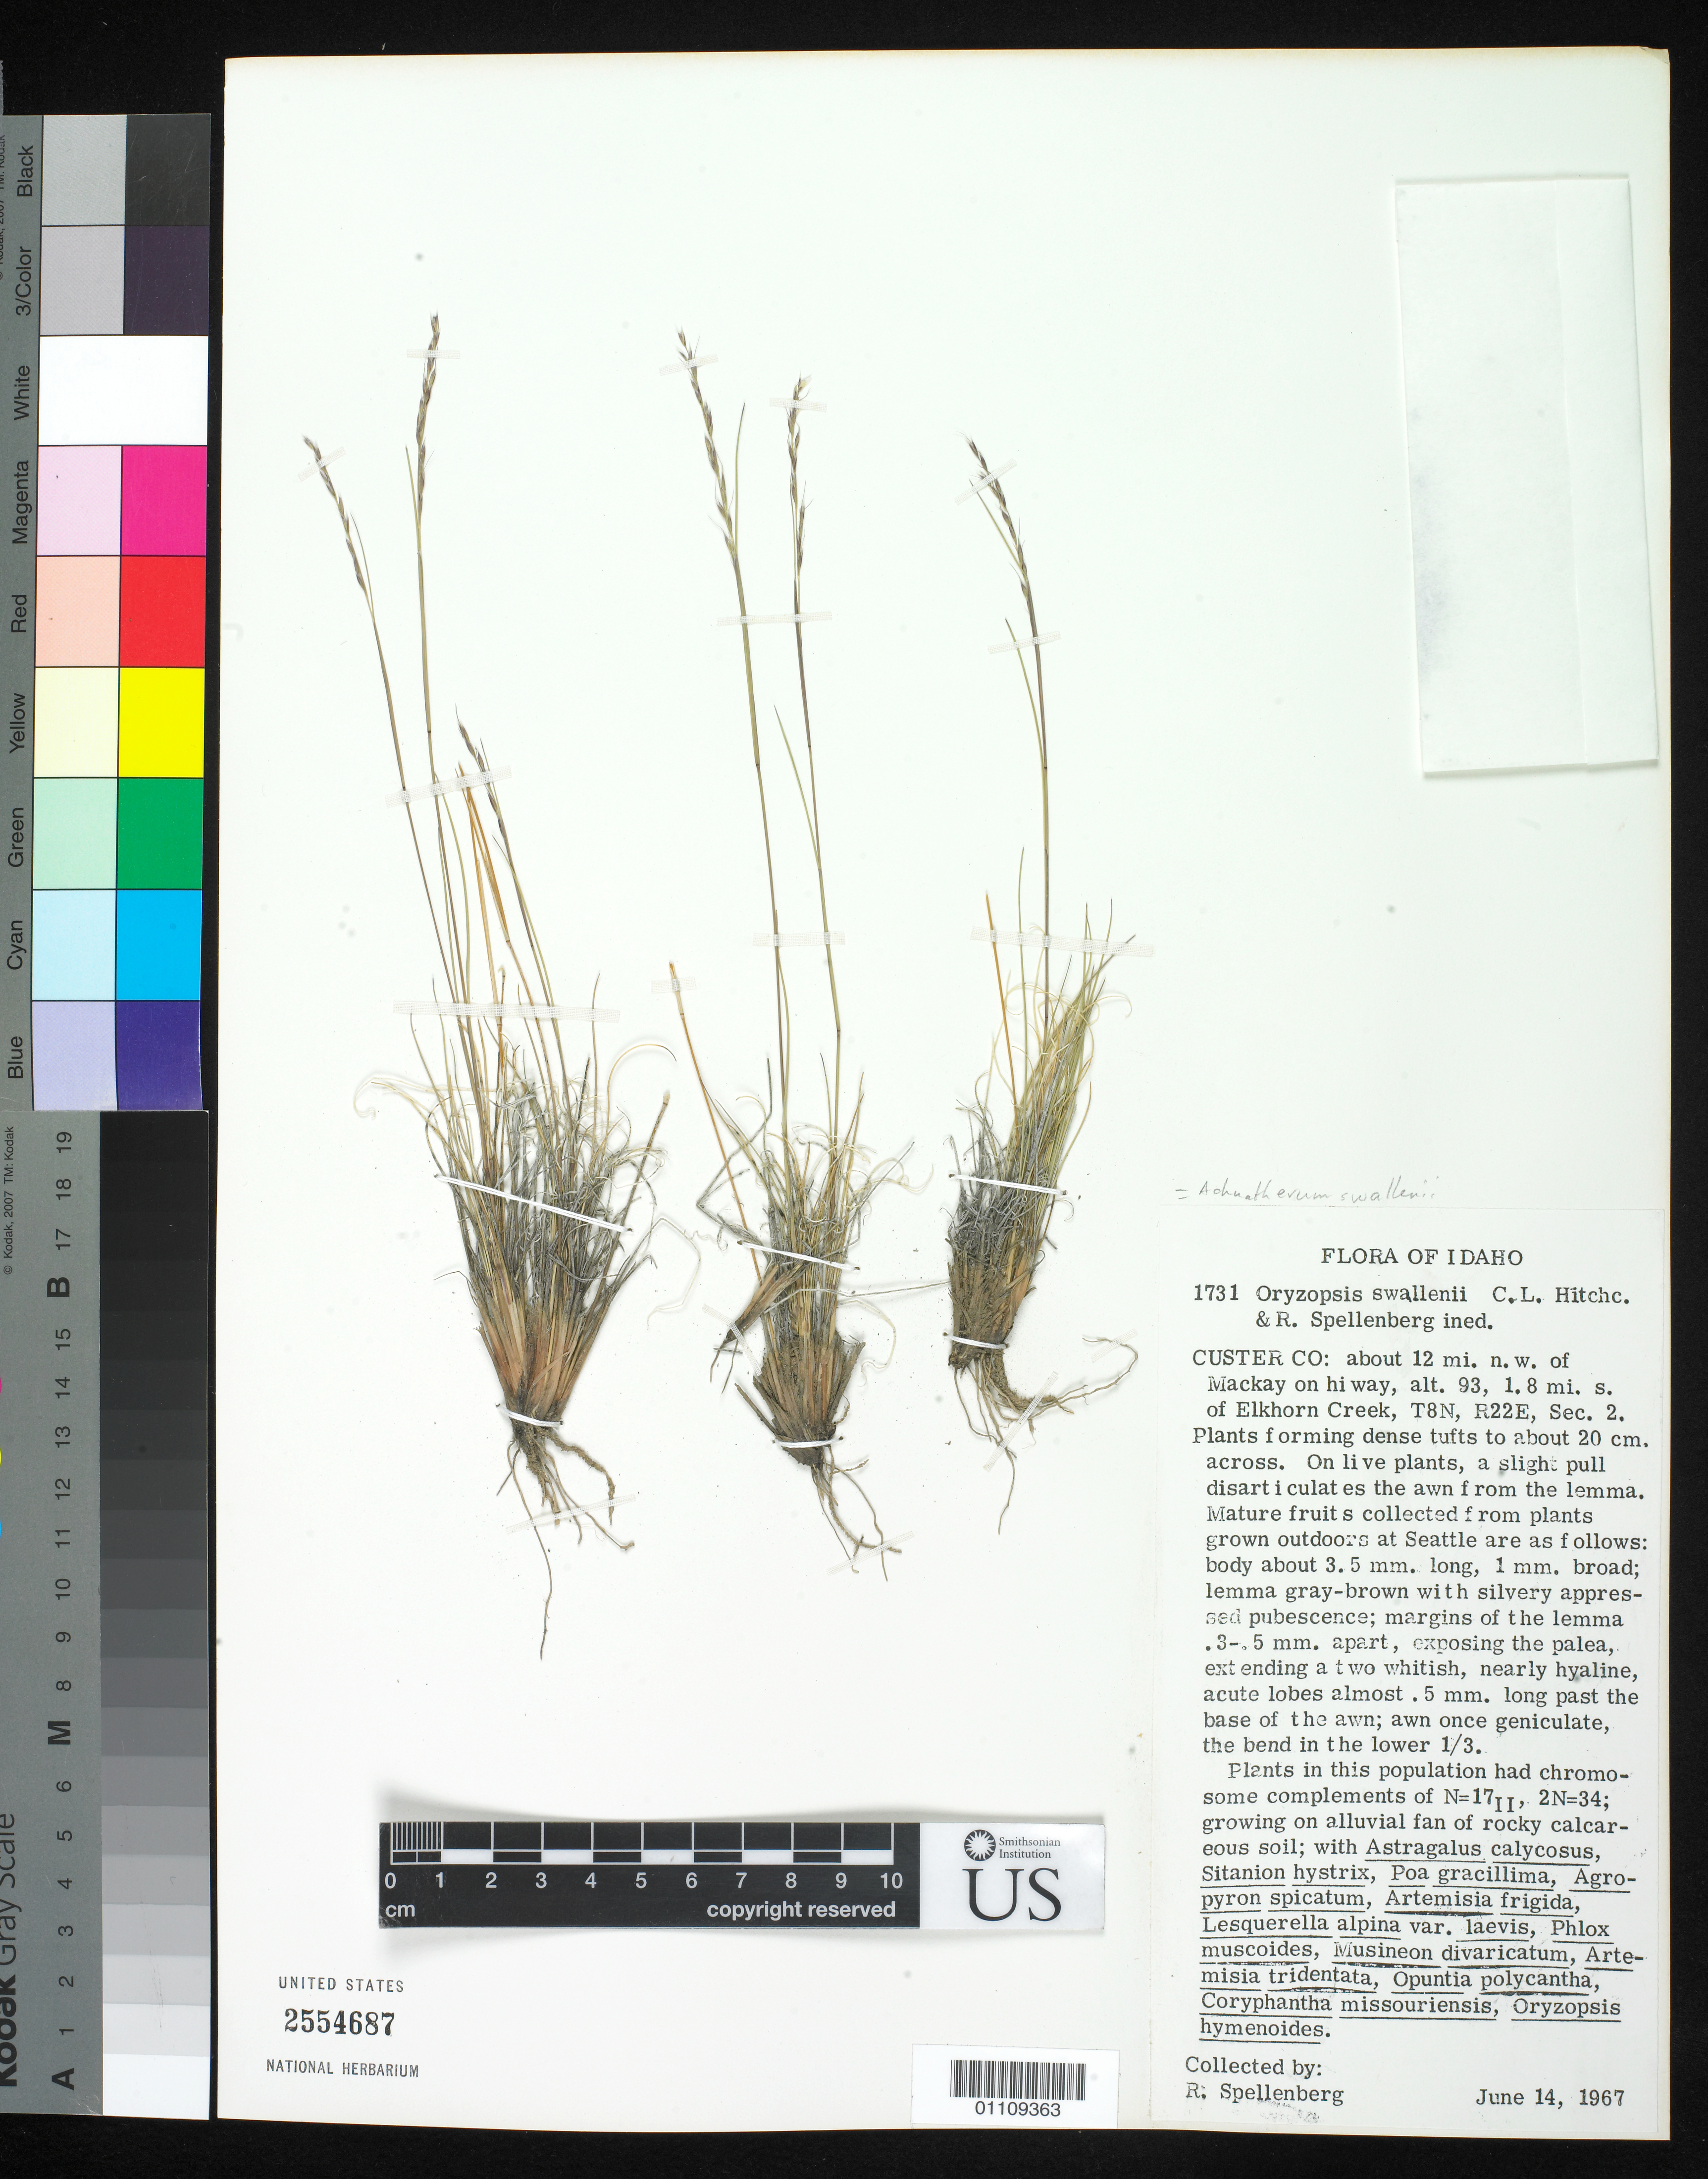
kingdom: Plantae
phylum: Tracheophyta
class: Liliopsida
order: Poales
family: Poaceae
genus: Eriocoma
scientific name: Eriocoma swallenii ined.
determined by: Poaceae Reorganization Project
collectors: R. Spellenberg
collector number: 1731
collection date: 1967-06-14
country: United States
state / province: Idaho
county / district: Custer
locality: about 12 mi. NW. of Mackay on hiway, alt. 93, 1.8 mi. S. of Elkhorn Creek.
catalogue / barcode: US 2554687